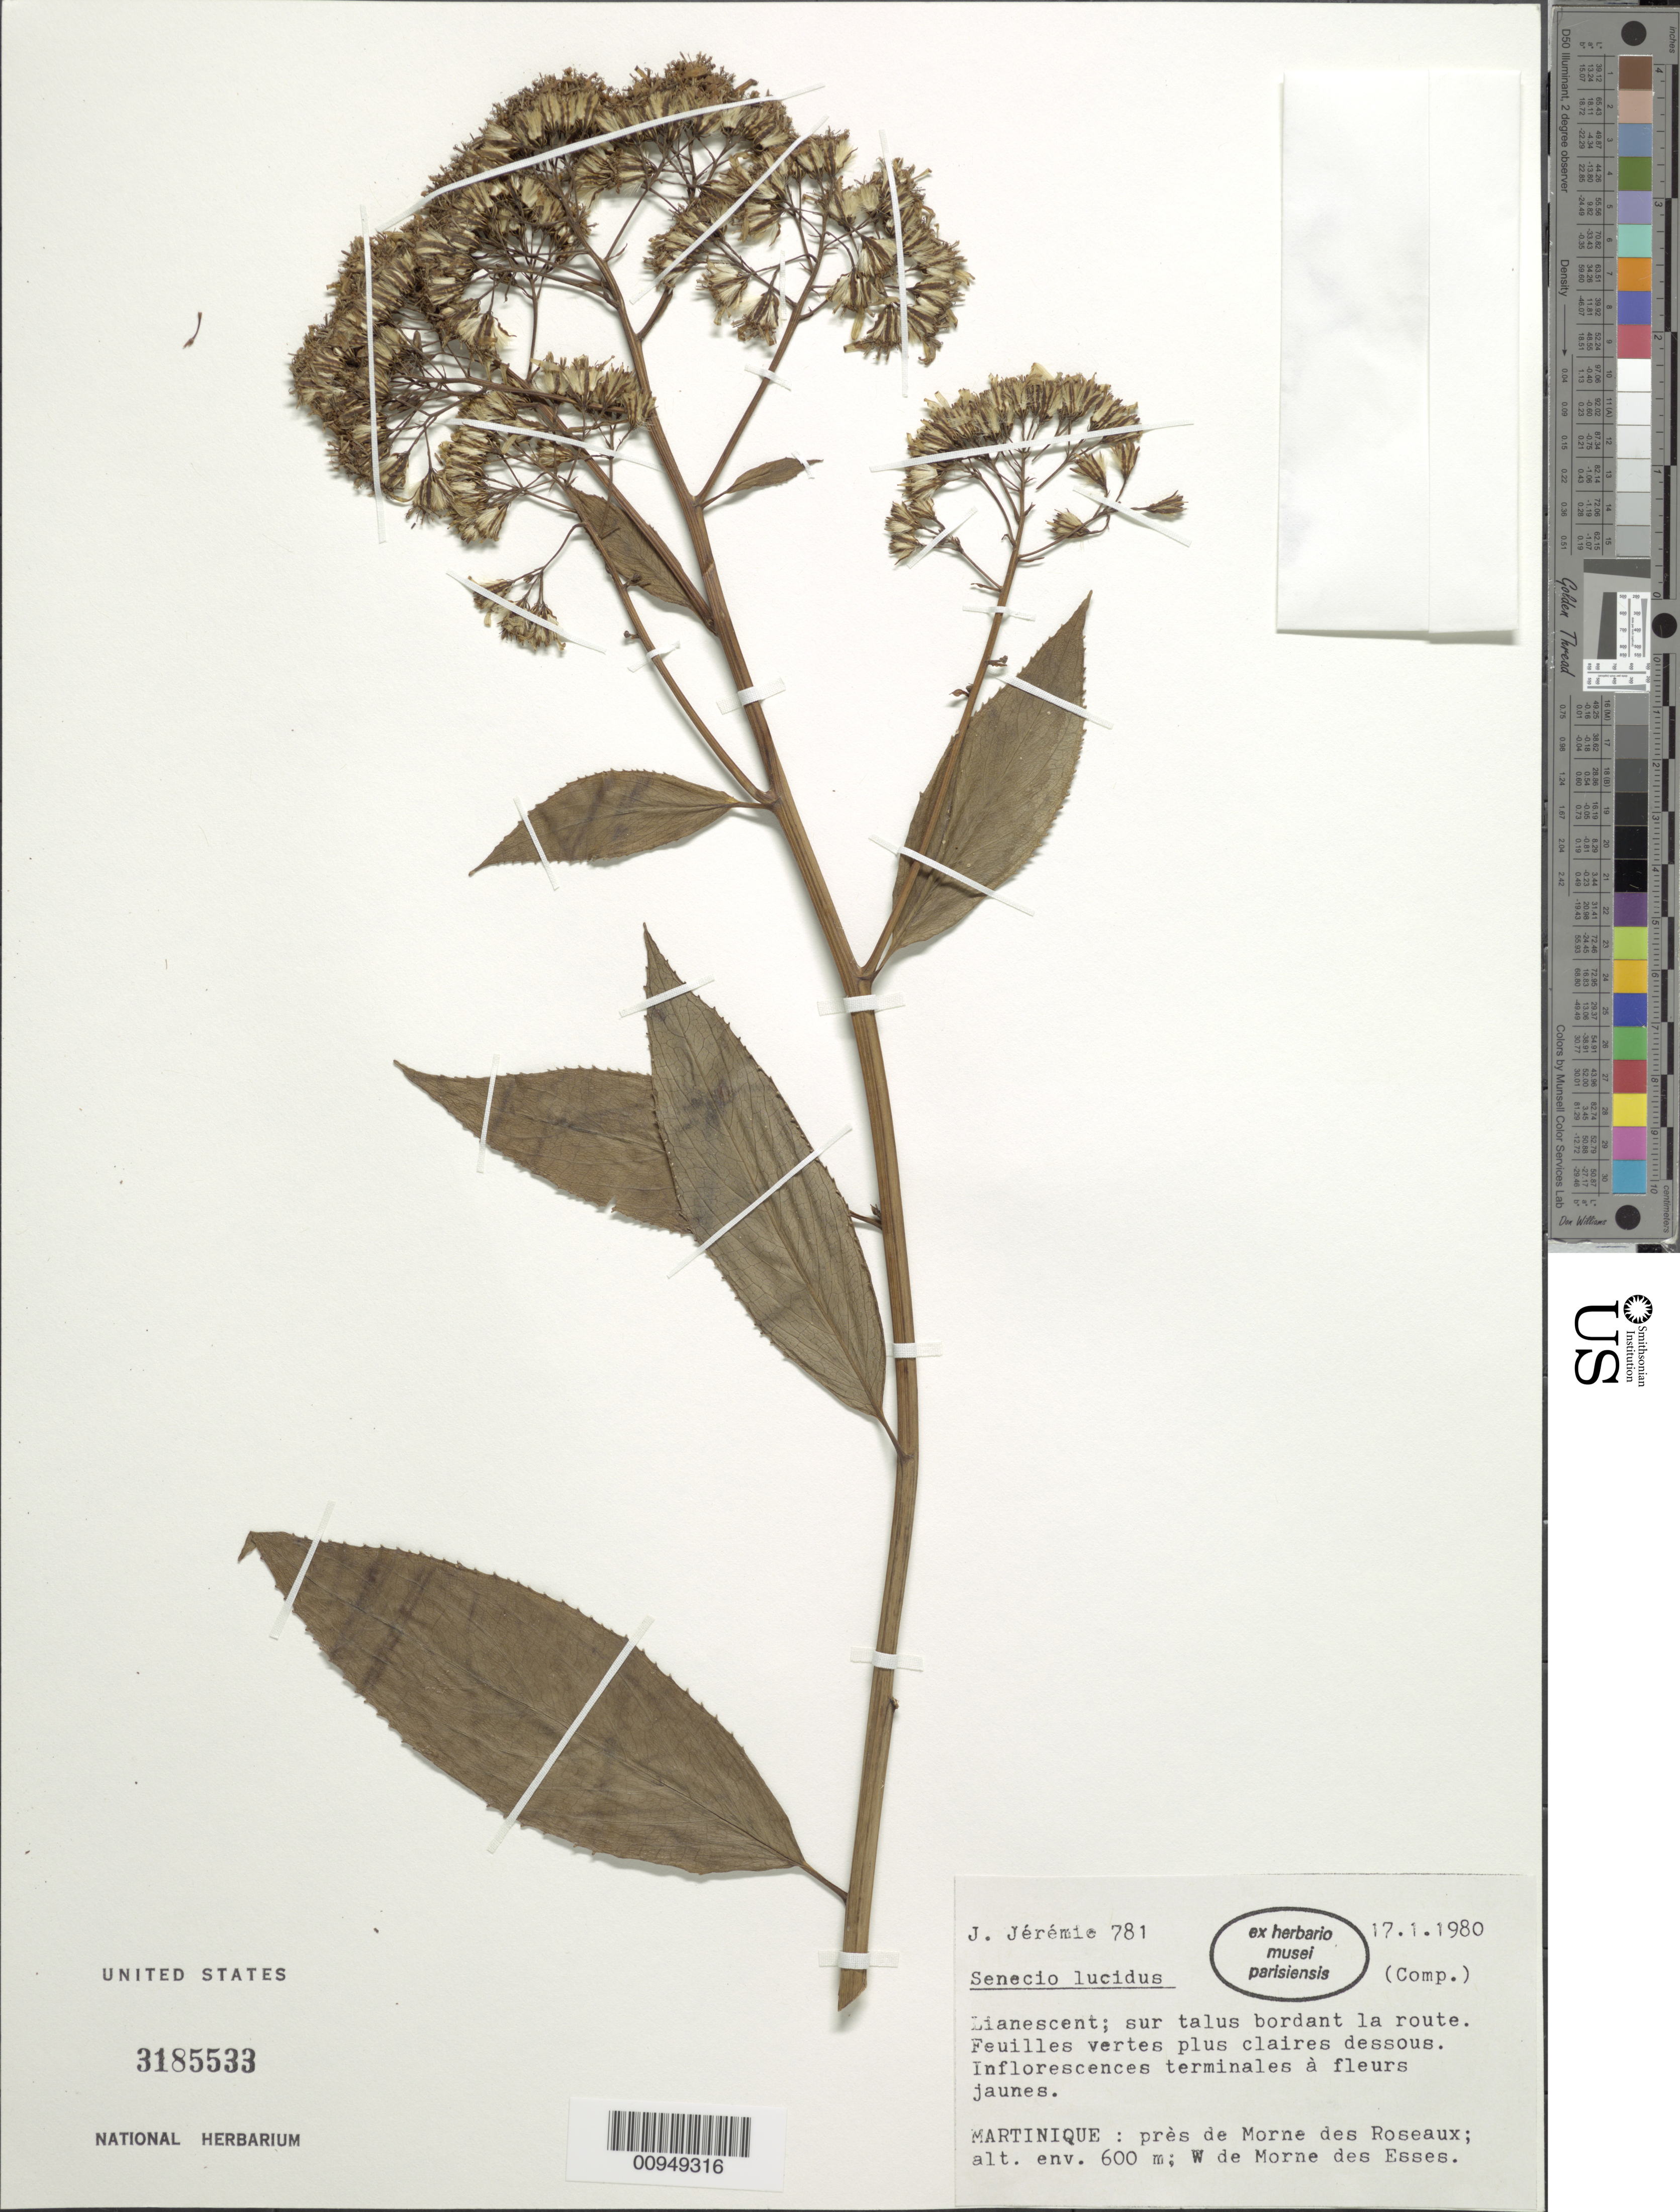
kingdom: Plantae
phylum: Tracheophyta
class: Magnoliopsida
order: Asterales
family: Asteraceae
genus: Senecio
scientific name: Senecio lucidus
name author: (Sw.) DC.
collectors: J. Jérémie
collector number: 781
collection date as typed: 17 Jan 1980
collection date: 1980-01-17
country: Martinique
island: Martinique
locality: Prés de Morne des Roseaux, W de Morne des Esses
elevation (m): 600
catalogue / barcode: US 3185533